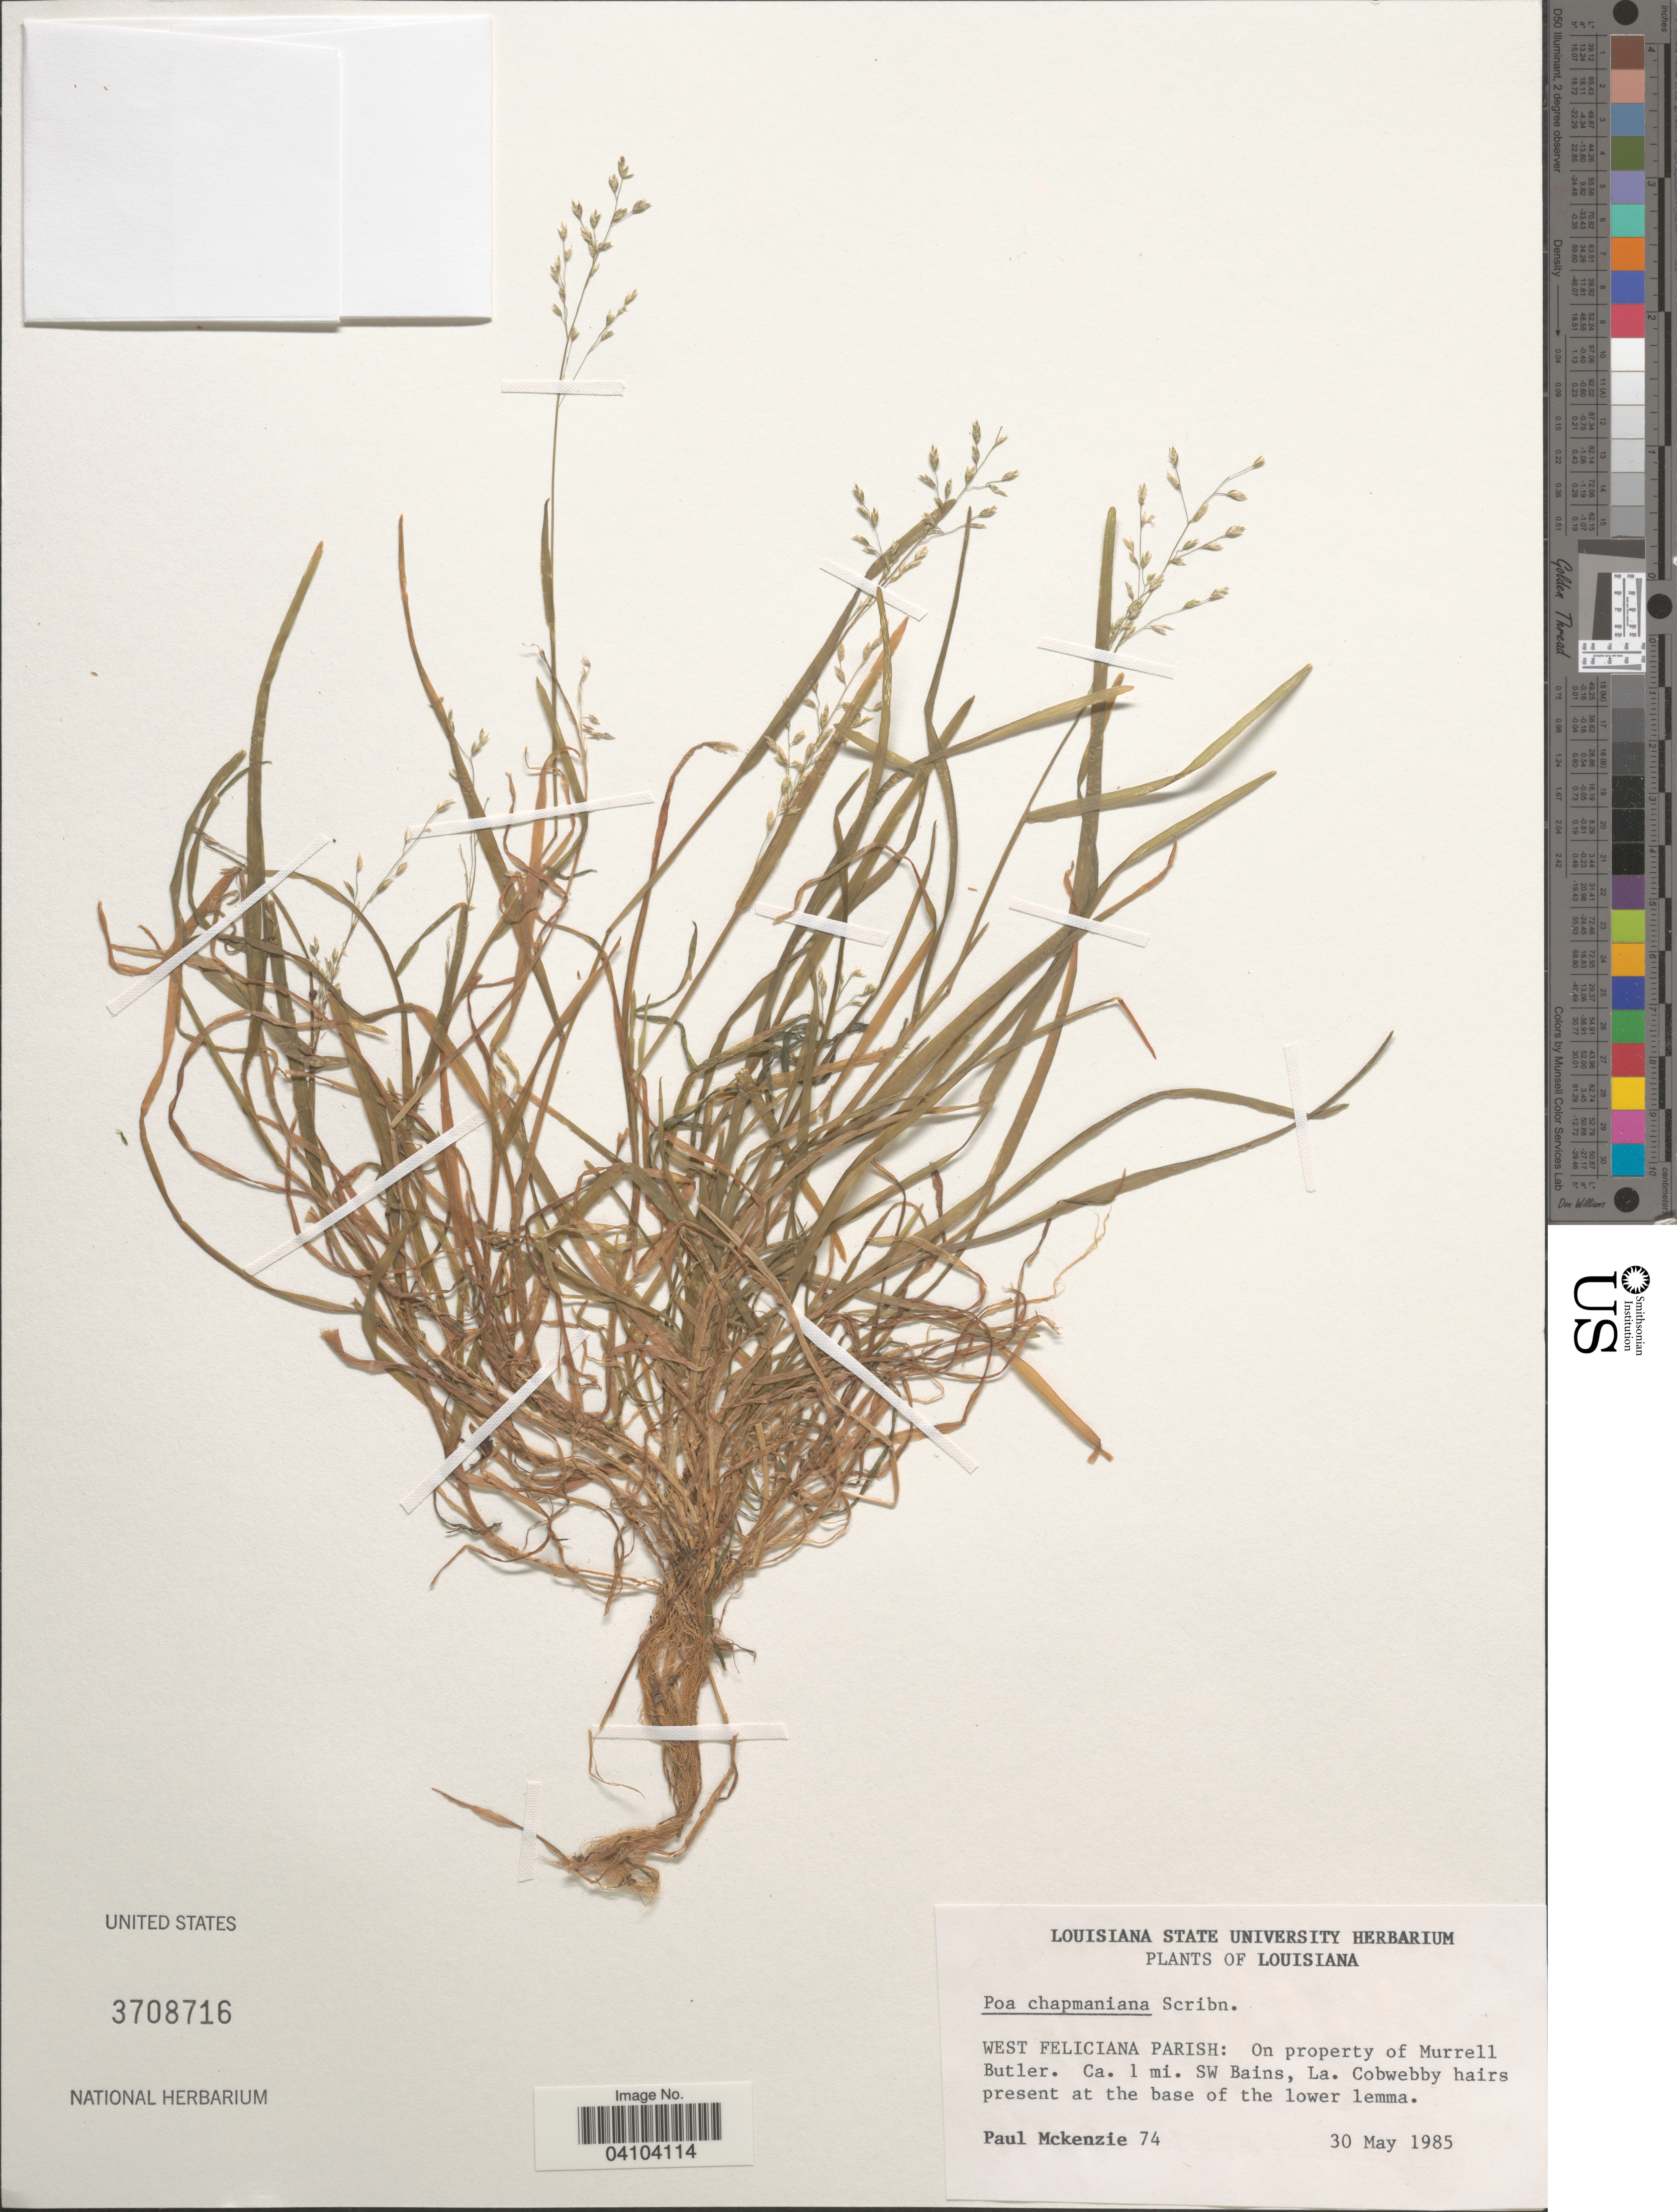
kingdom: Plantae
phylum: Tracheophyta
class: Liliopsida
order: Poales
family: Poaceae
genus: Poa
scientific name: Poa chapmaniana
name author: Scribn.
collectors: P. McKenzie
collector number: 74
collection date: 1985-05-30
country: United States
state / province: Louisiana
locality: West Feliciana Parish: On property of Murrell Butler. Ca. 1 mi. SW Bains, La. Cobwebby hairs present at the base of the lower lemma.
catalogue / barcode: US 3708716